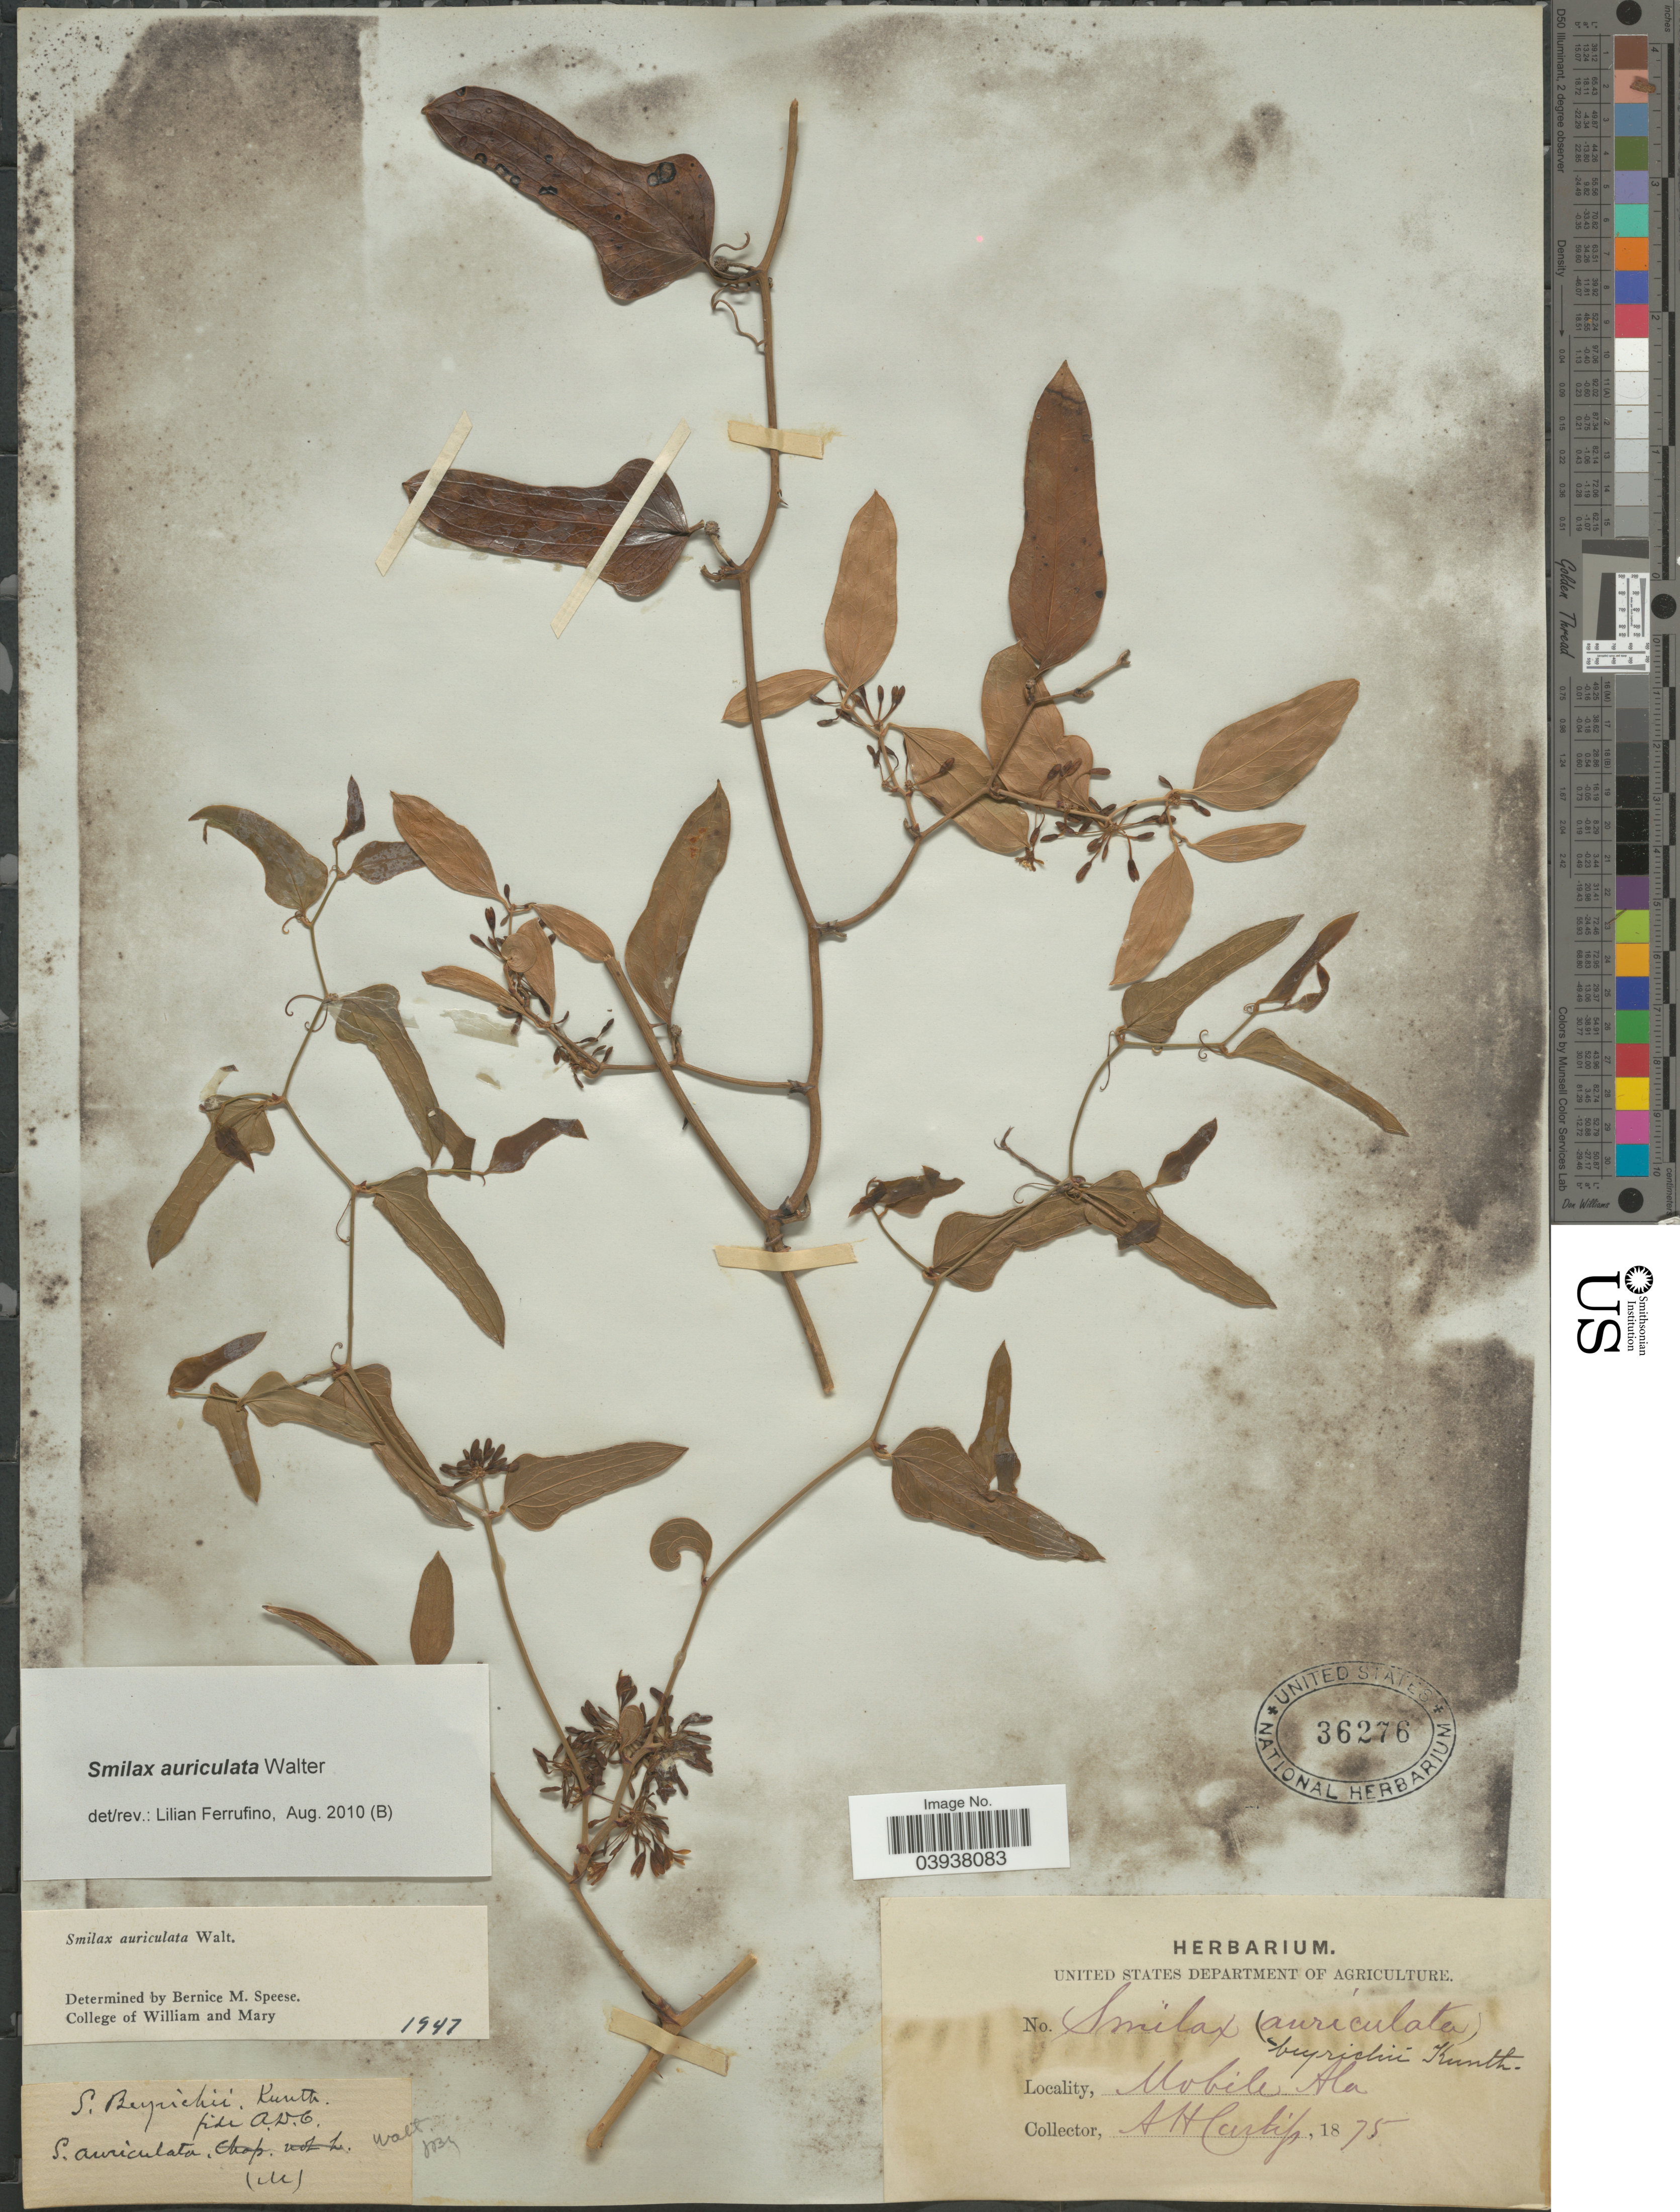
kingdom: Plantae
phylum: Tracheophyta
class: Liliopsida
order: Liliales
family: Smilacaceae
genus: Smilax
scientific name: Smilax auriculata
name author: Walter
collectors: A. Curtip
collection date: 1875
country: United States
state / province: Alabama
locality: Mobile.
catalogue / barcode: US 36276